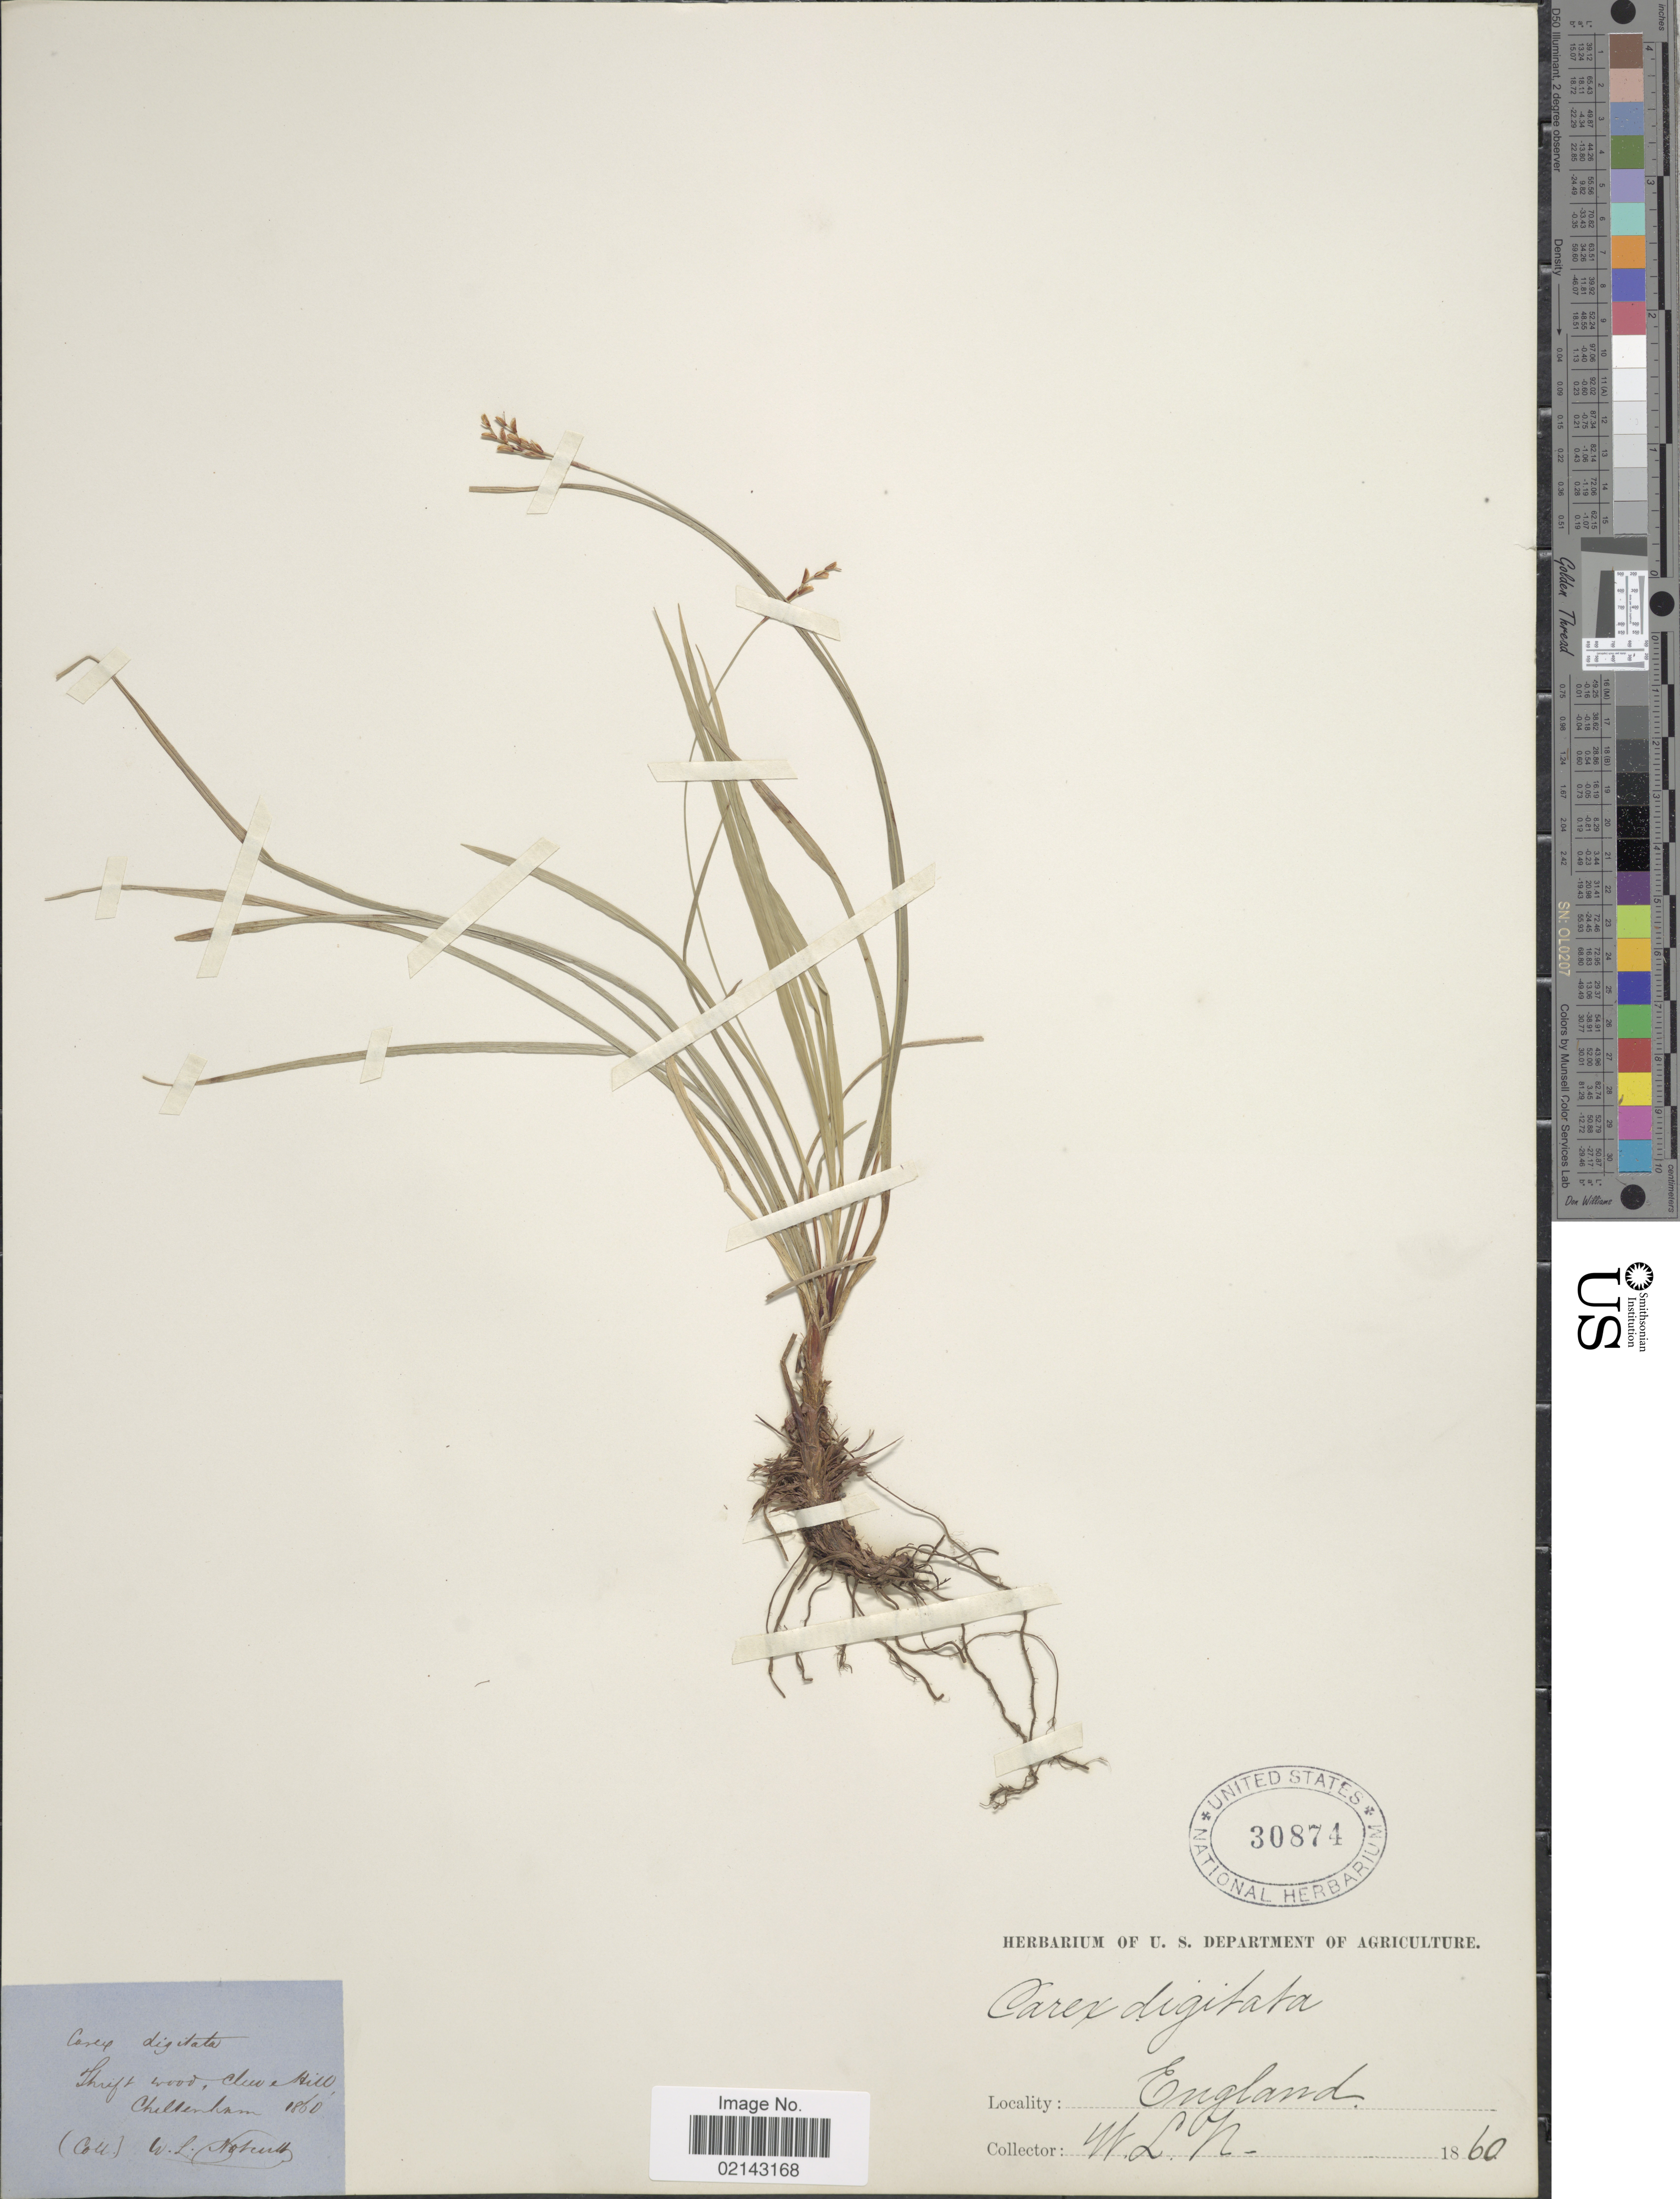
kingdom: Plantae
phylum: Tracheophyta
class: Liliopsida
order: Poales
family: Cyperaceae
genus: Carex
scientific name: Carex digitata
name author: L.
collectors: W. Notcutt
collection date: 1860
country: United Kingdom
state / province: England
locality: Thrift wood, Clen Hill, Chillenham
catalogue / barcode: US 30874